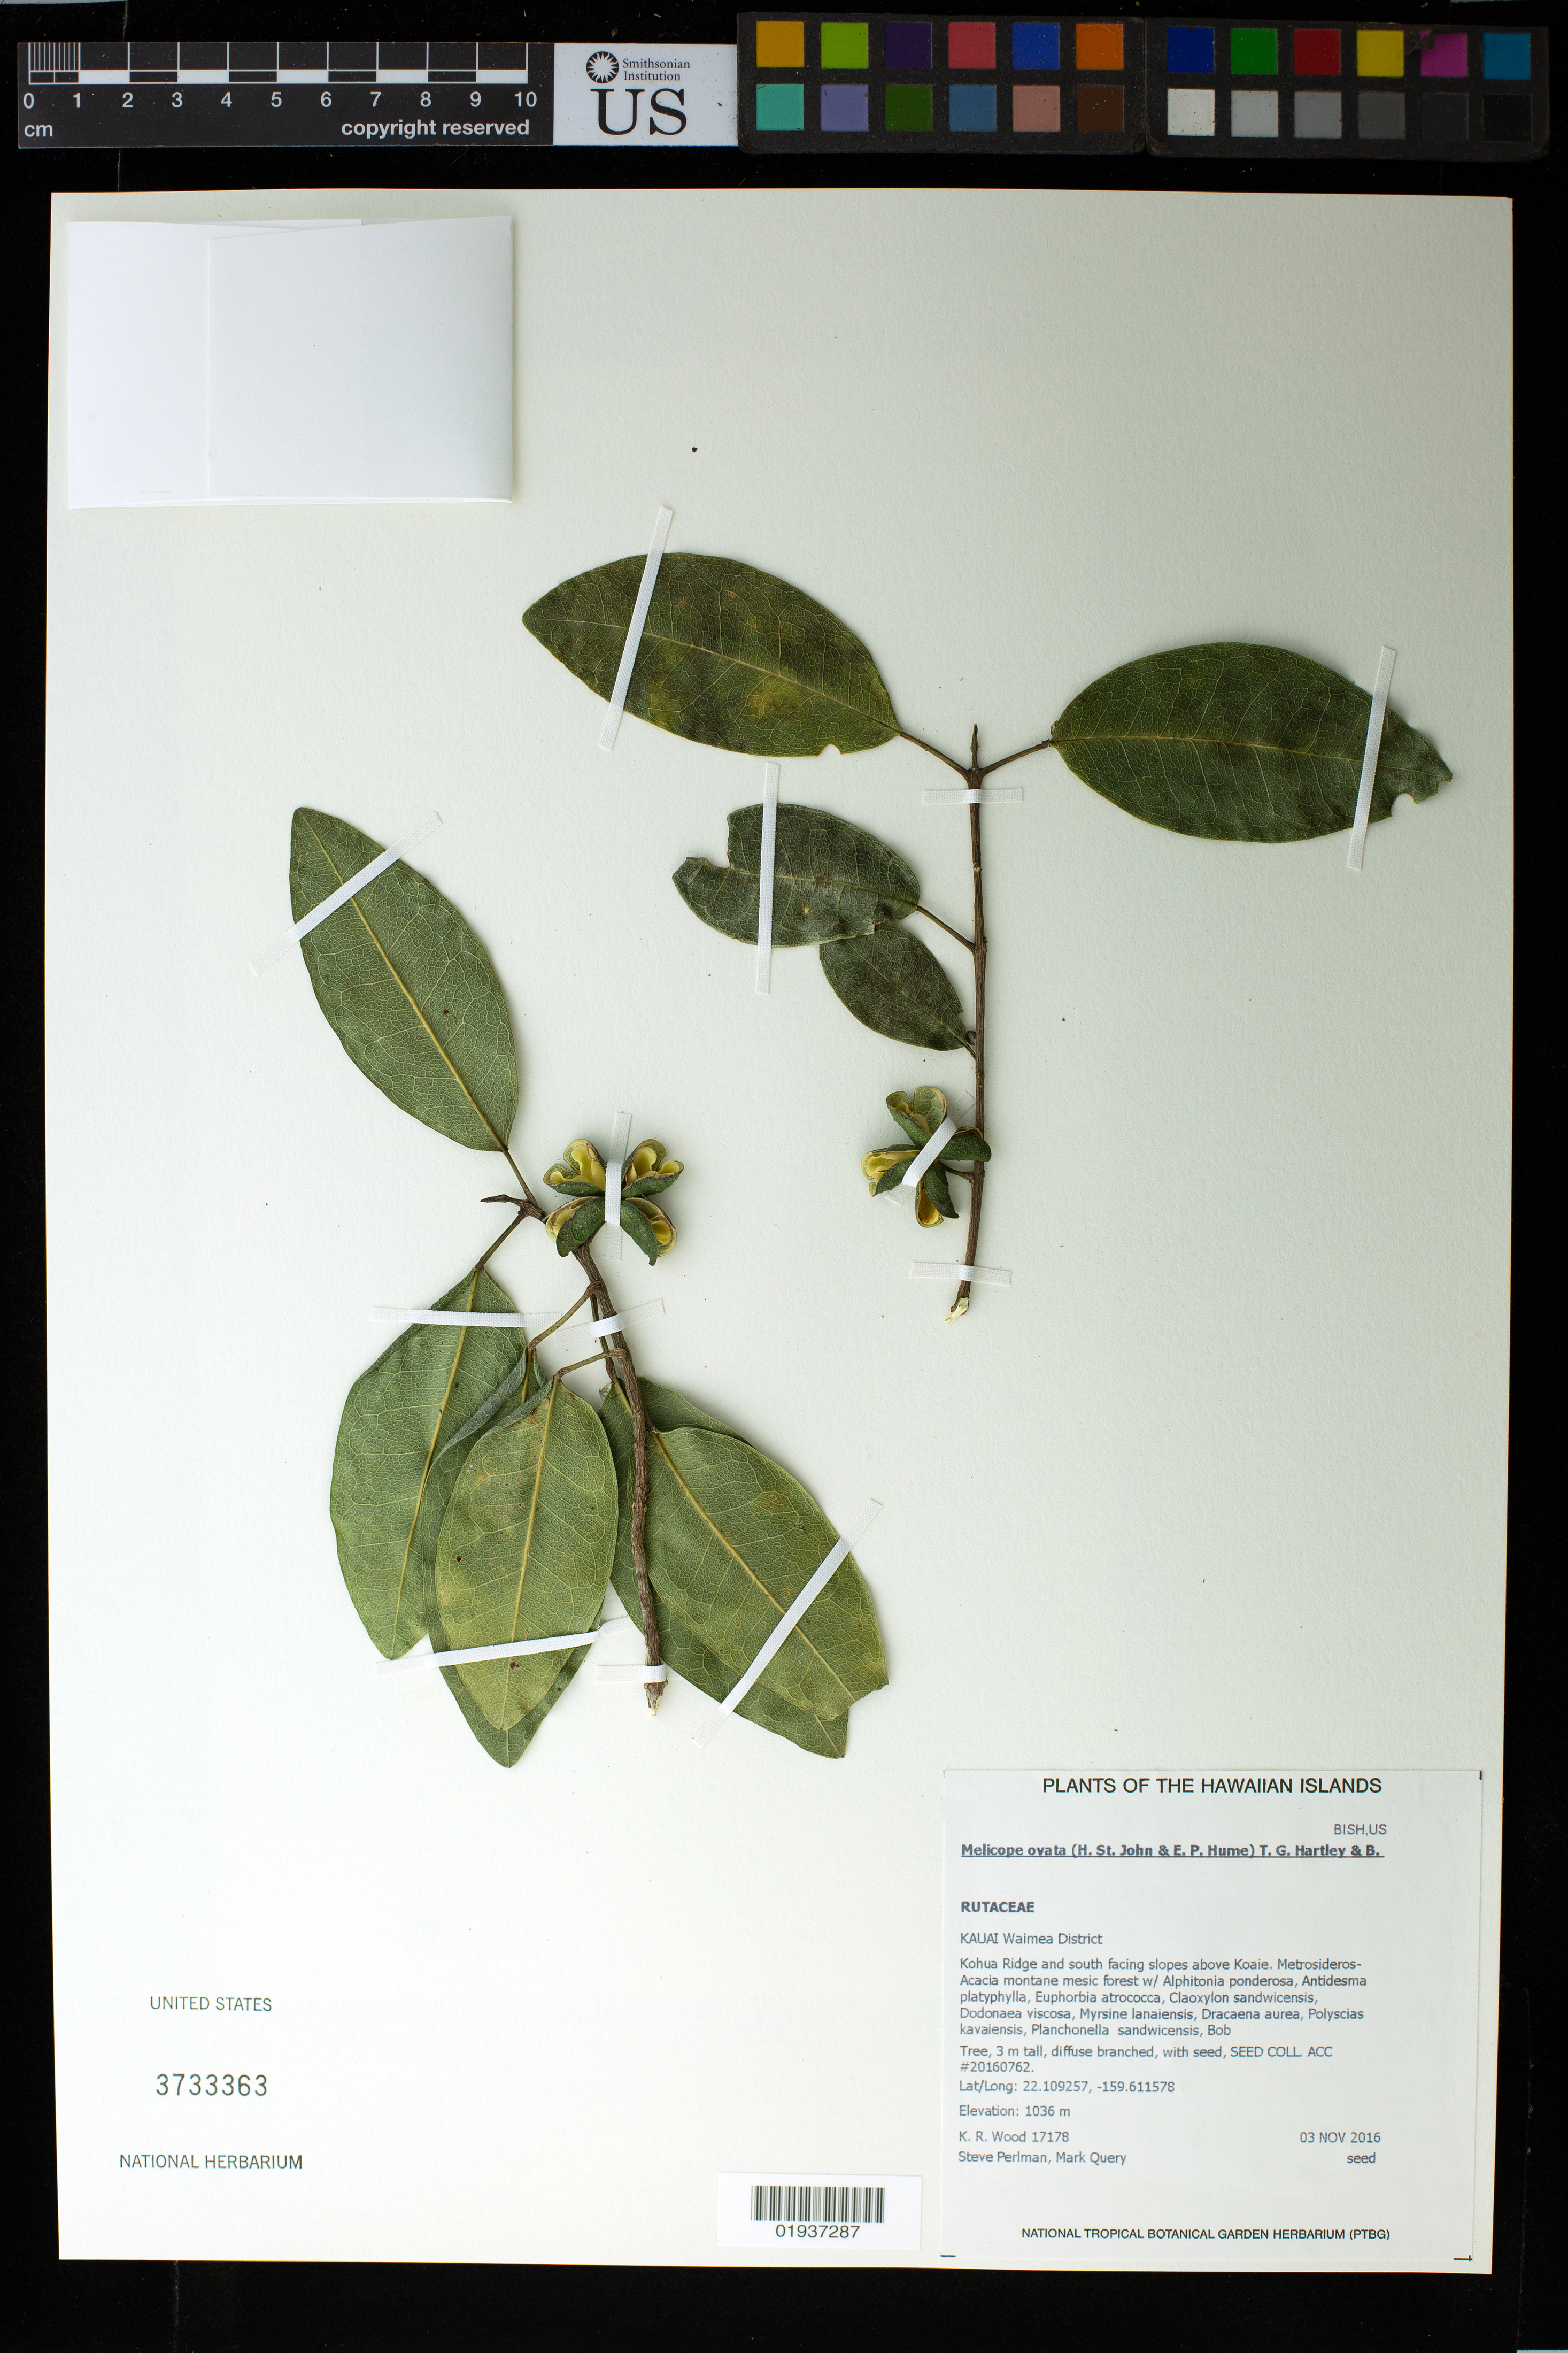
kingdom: Plantae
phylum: Tracheophyta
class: Magnoliopsida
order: Sapindales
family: Rutaceae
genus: Melicope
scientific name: Melicope ovata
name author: (H. St. John & E.P. Hume) T.G. Hartley & B.C. Stone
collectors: K. R. Wood & S. P. Perlman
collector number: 17178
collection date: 2016-11-01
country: United States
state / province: Hawaii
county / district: Kauai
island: Kaua'i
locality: Waimea District, Kawaiiki region, north facing slopes below dividing ridge above twin falls.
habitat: Mesic forest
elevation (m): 1036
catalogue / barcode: US 3733363